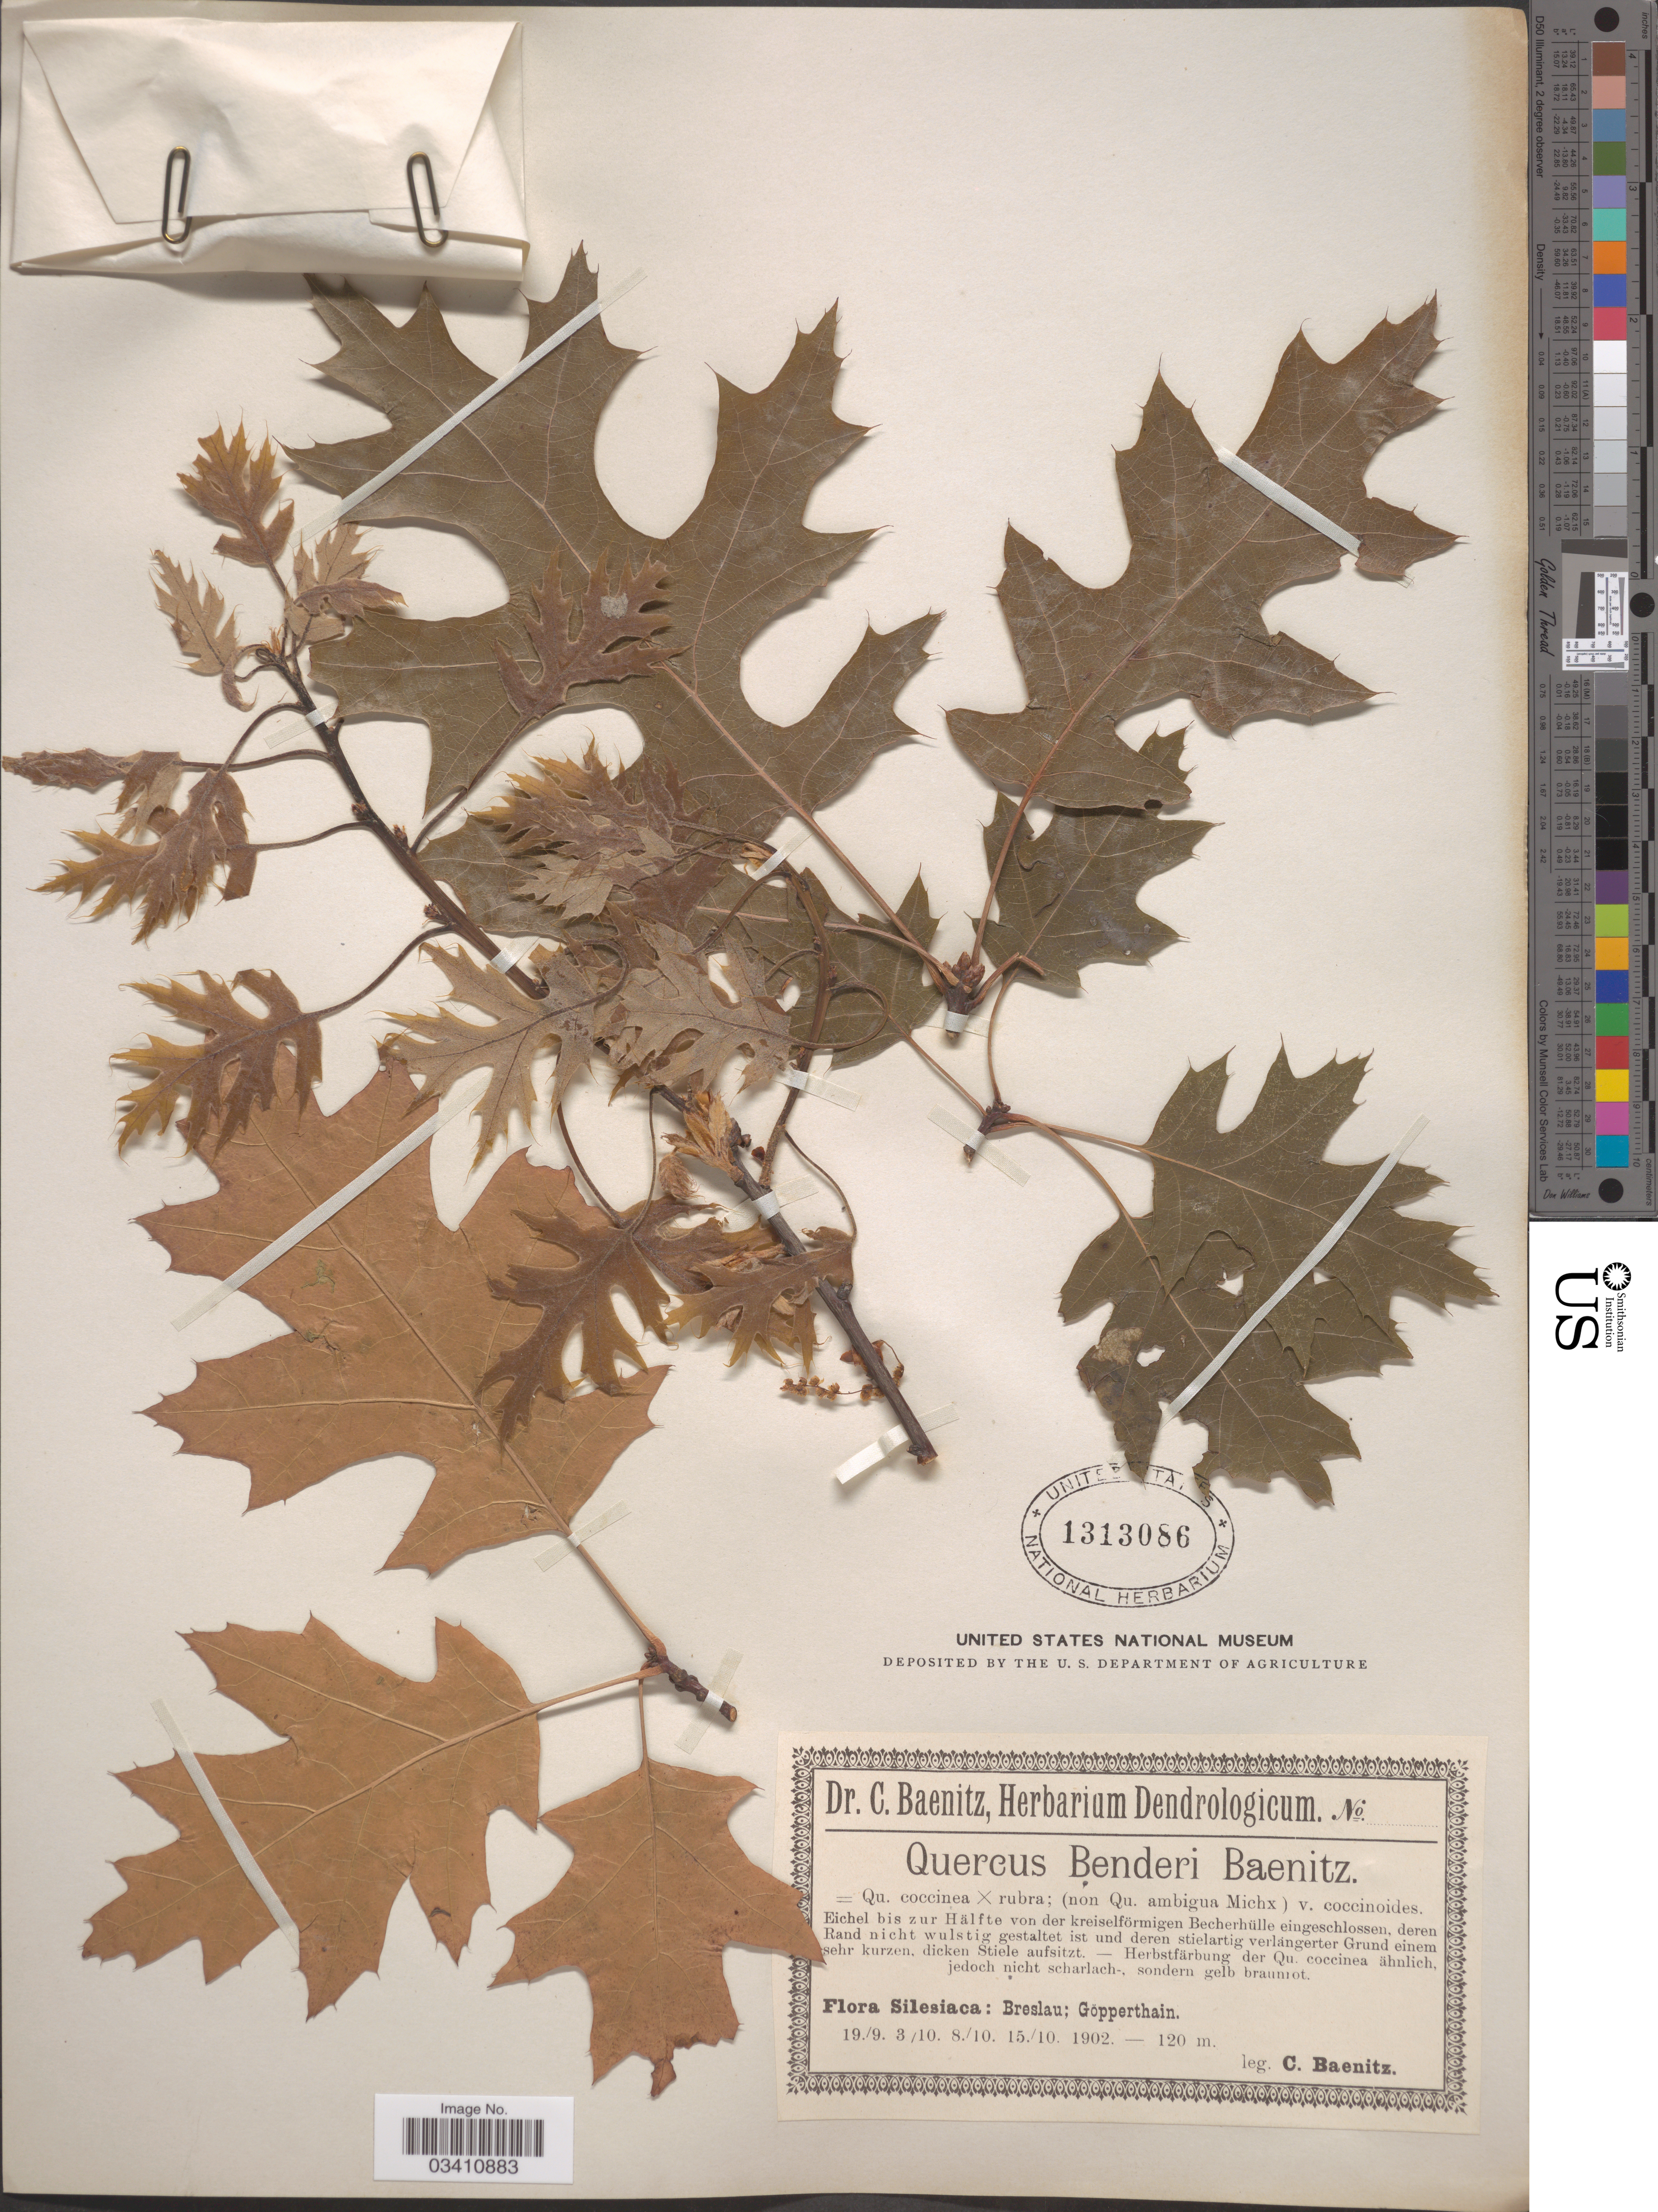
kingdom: Plantae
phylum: Tracheophyta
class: Magnoliopsida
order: Fagales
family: Fagaceae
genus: Quercus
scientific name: Quercus x benderi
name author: Baen.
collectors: C. G. Baenitz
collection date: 1902-09-19/1902-10-15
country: Poland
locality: Silesiaca: Breslau; Göpperthain.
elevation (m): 120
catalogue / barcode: US 1313086